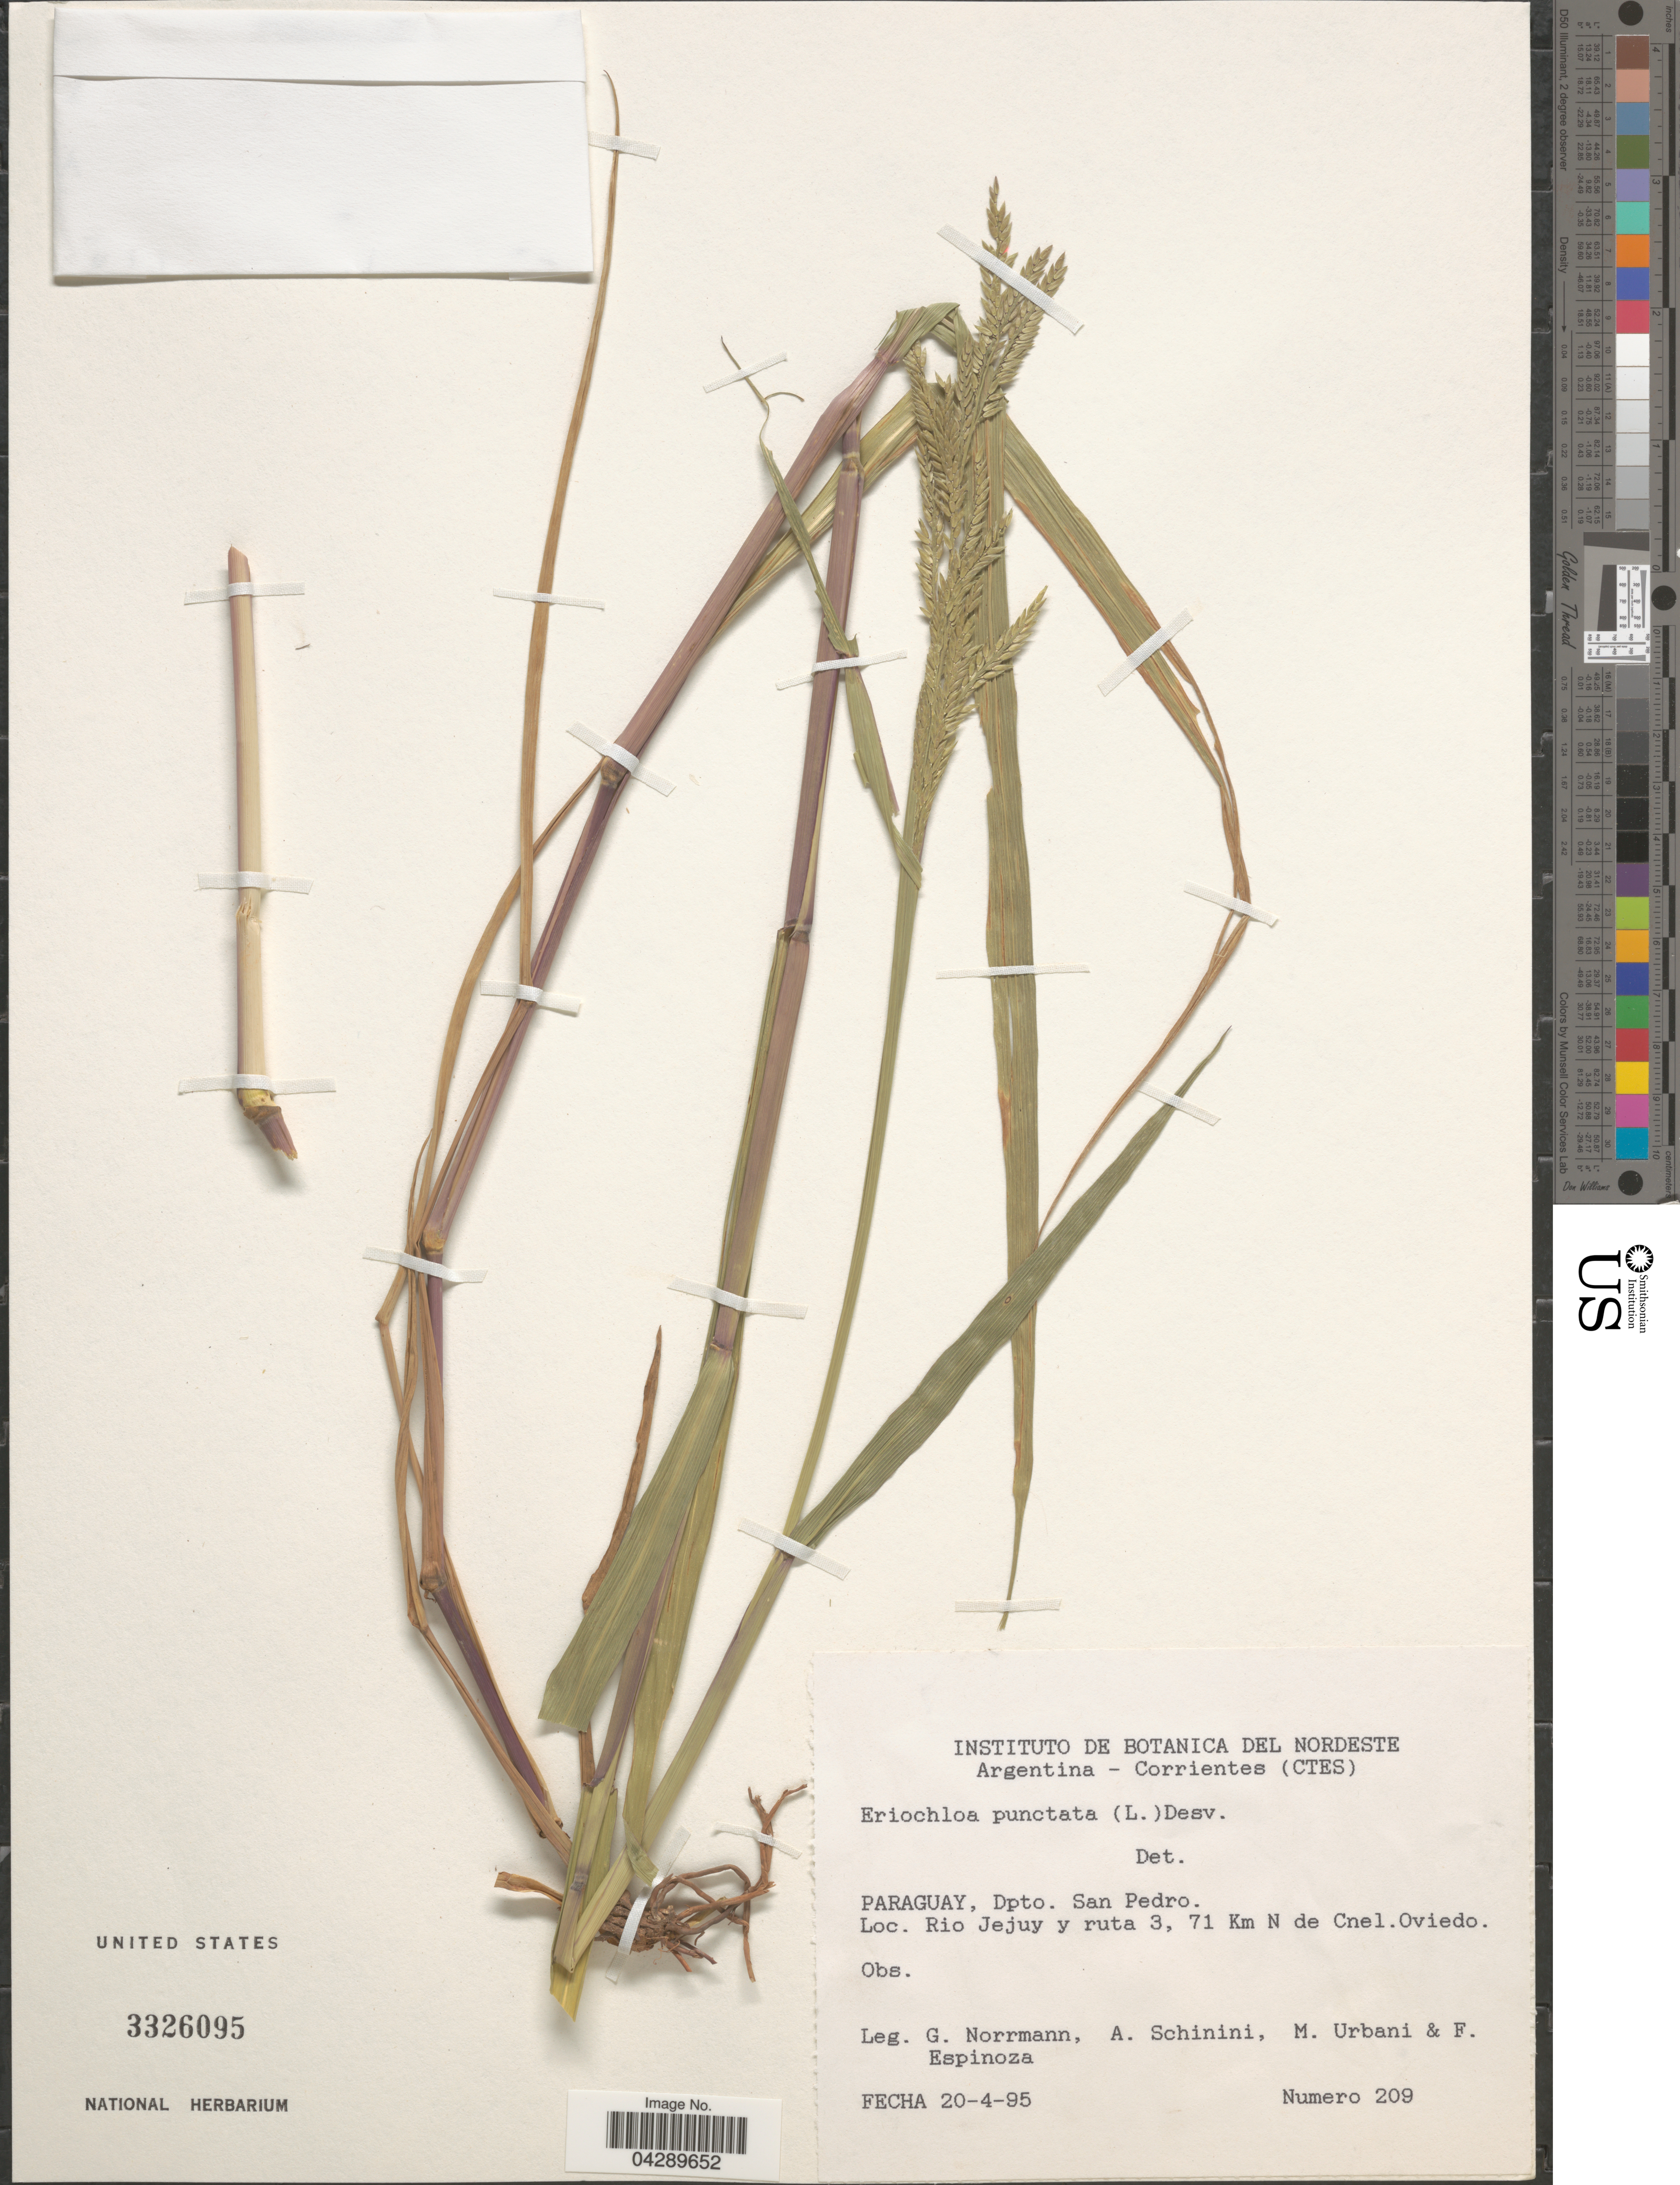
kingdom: Plantae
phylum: Tracheophyta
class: Liliopsida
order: Poales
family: Poaceae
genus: Eriochloa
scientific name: Eriochloa punctata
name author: (L.) Desv. ex Ham.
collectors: G. Norrmann, A. Schinini, M. Urbani & F. Espinoza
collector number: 209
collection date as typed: Transcribed d/m/y: 20/4/95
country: Paraguay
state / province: San Pedro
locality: Dpto. San Pedro. Rio Jejuy y ruta 3, 71 Km N de Cnel.Oviedo.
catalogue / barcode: US 3326095